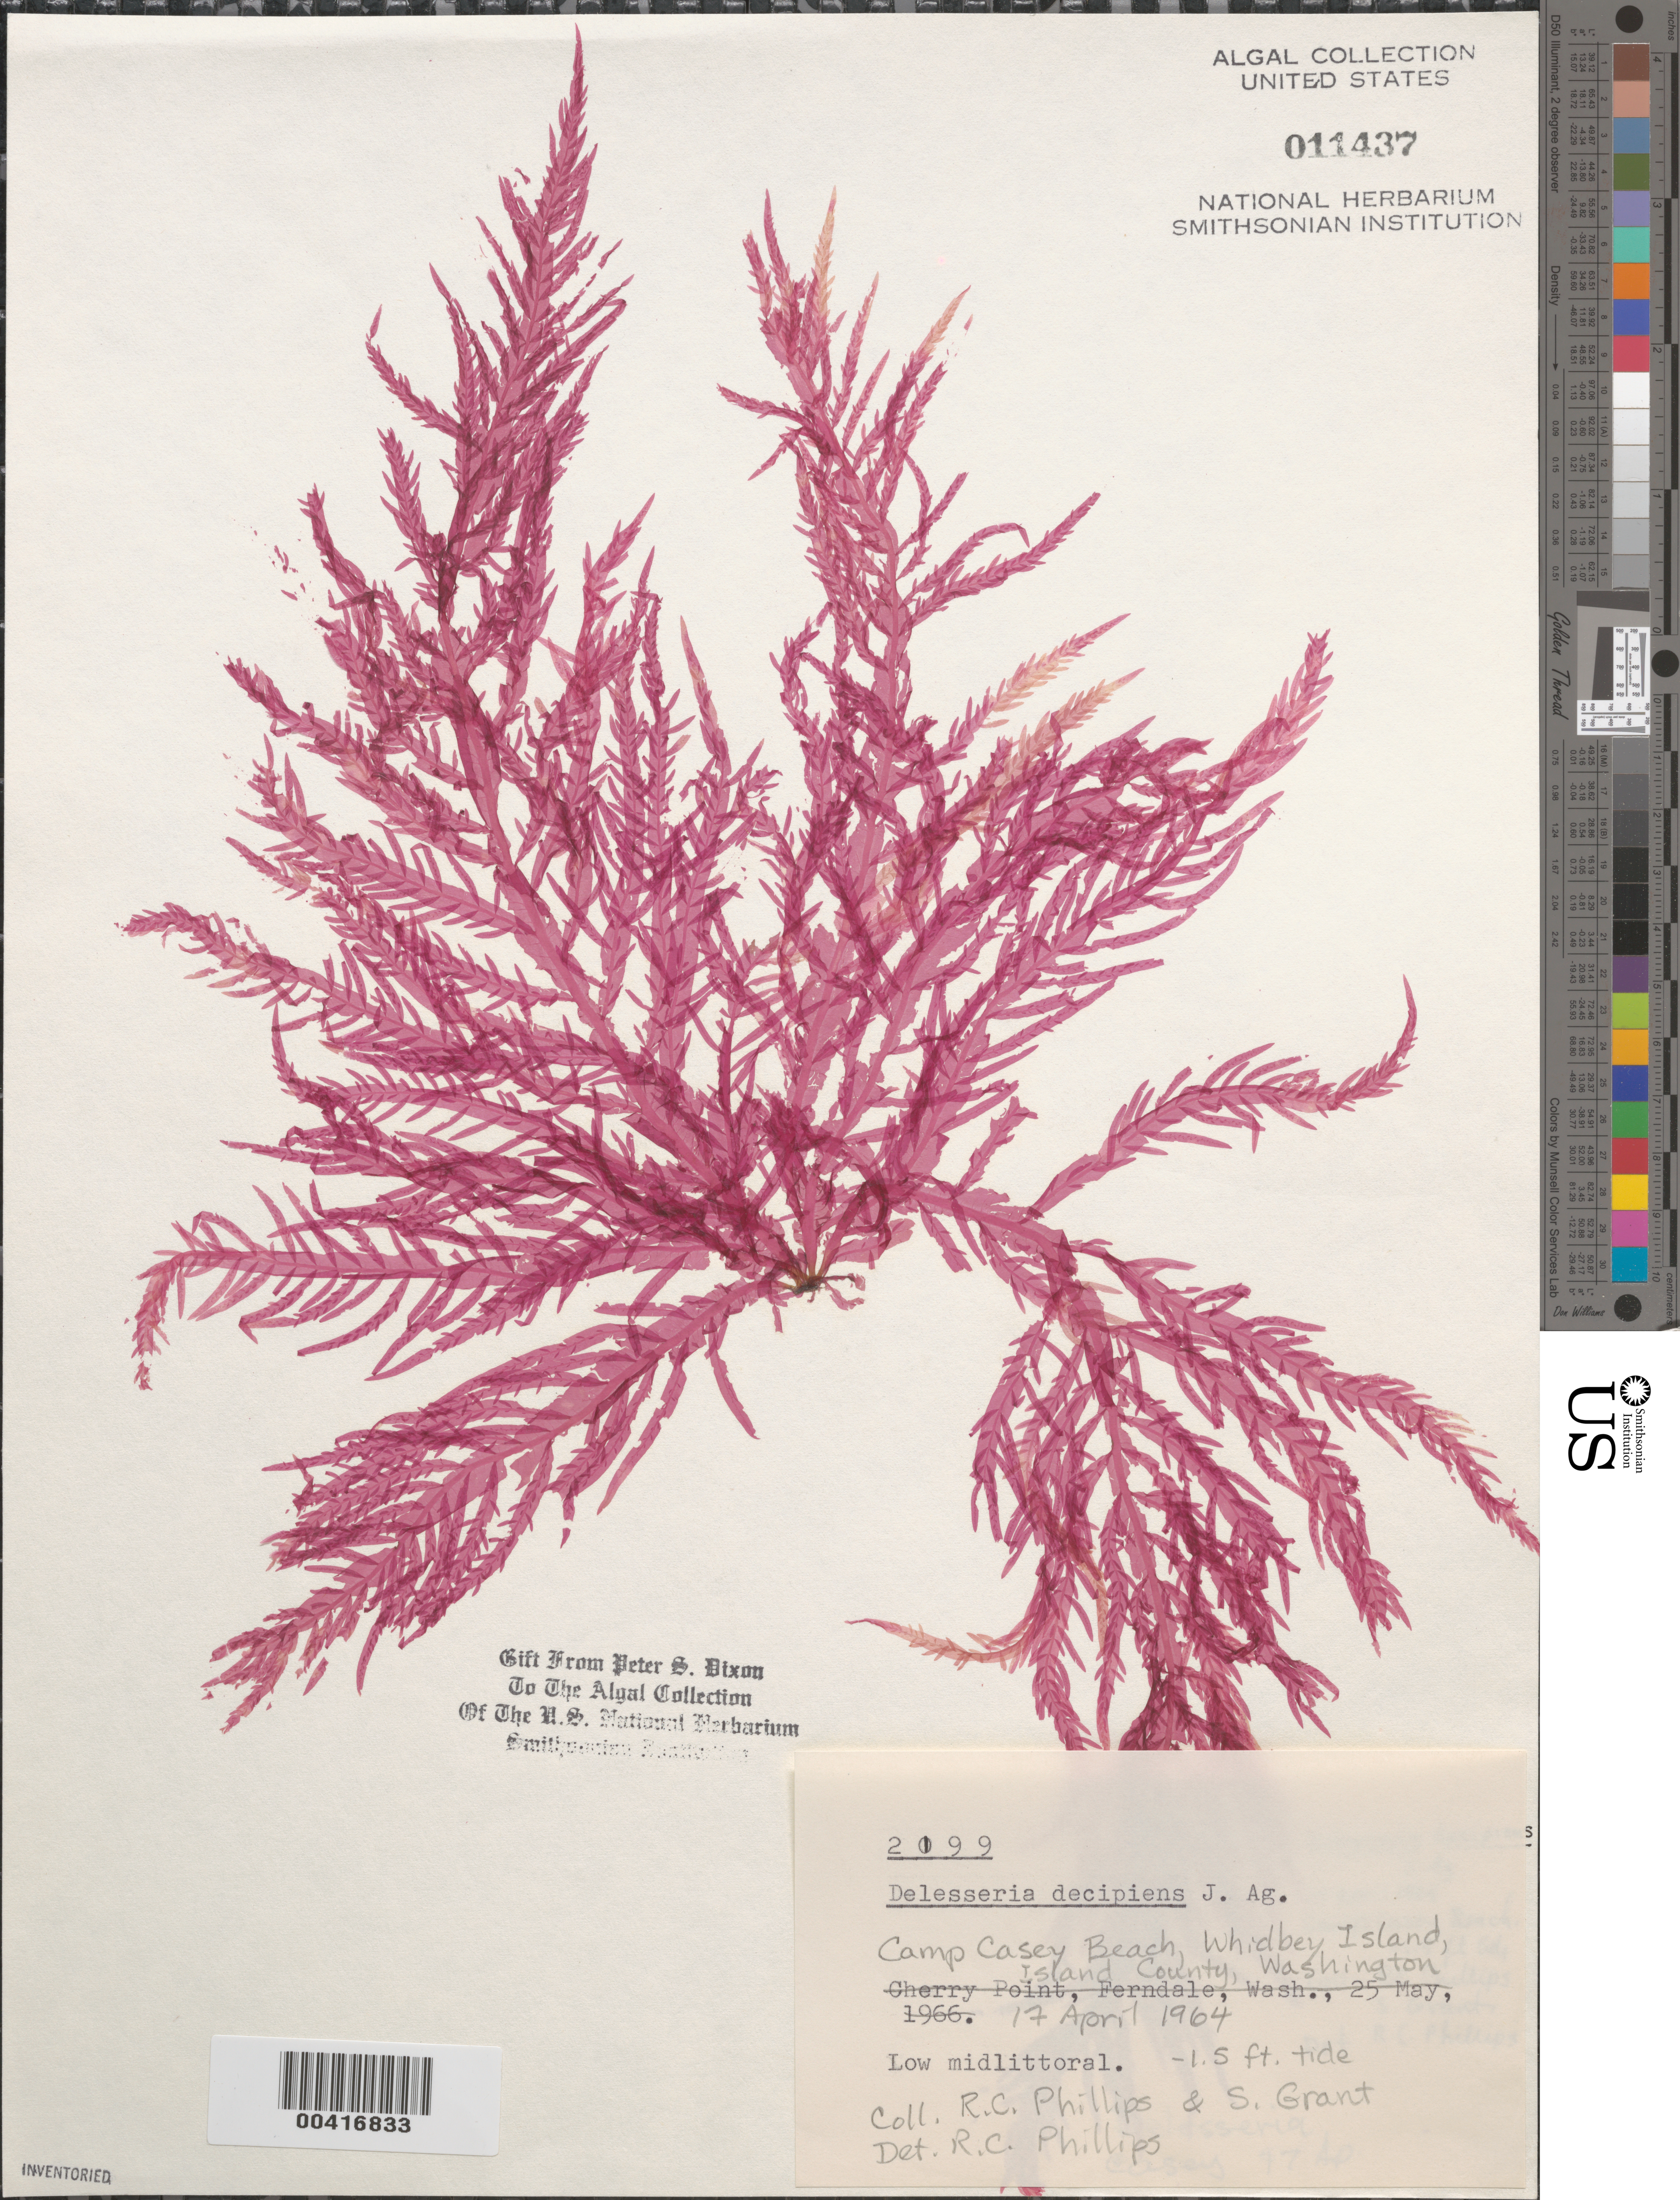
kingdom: Plantae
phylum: Rhodophyta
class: Florideophyceae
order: Ceramiales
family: Delesseriaceae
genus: Cumathamnion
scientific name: Cumathamnion decipiens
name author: (J. Agardh) M.J. Wynne & G.W. Saunders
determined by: Algae name updating Project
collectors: R. C. Phillips & S. Grant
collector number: PSD 2199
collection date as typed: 17 Apr 1964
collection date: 1964-04-17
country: United States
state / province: Washington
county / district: Island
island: Whidbey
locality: Camp Casey Beach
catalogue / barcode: US 11437